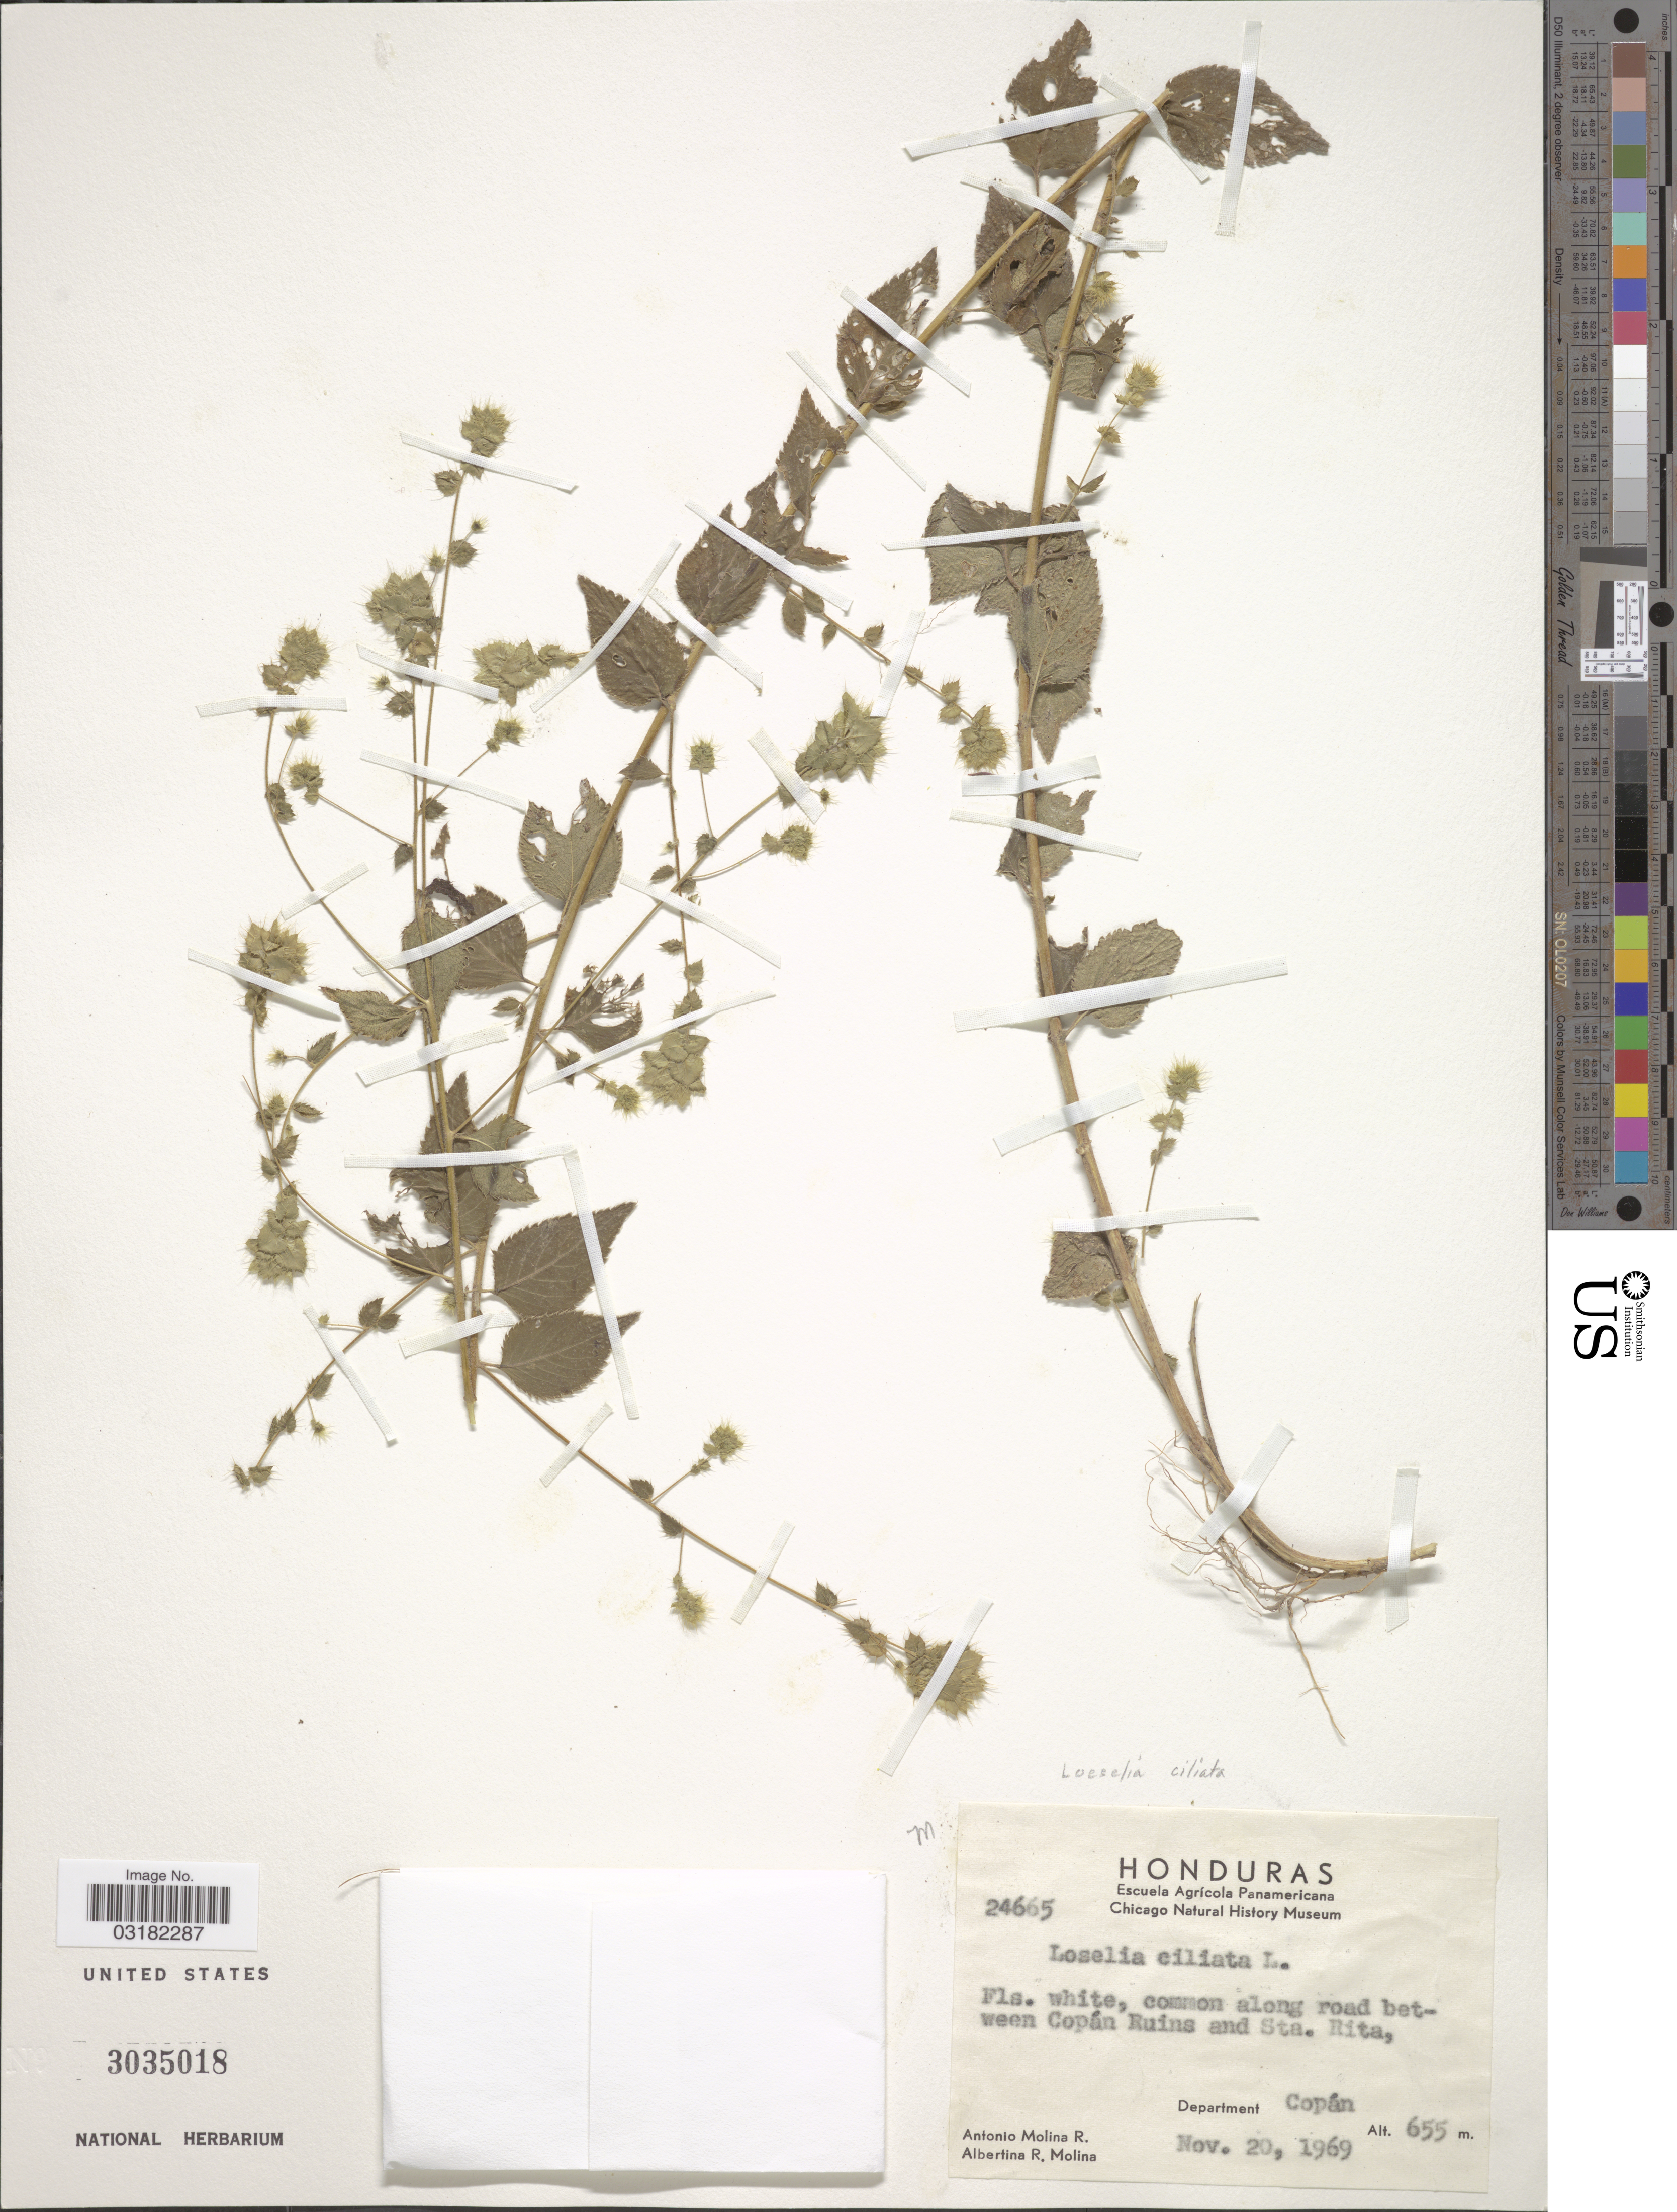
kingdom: Plantae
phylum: Tracheophyta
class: Magnoliopsida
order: Ericales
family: Polemoniaceae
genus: Loeselia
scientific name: Loeselia ciliata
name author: L.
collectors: A. Molina R. & A. R. Molina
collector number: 24665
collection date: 1969-11-20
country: Honduras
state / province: Copán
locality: Common along road between Copán Ruins and Sta. Rita, Department Copán.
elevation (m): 655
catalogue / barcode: US 3035018